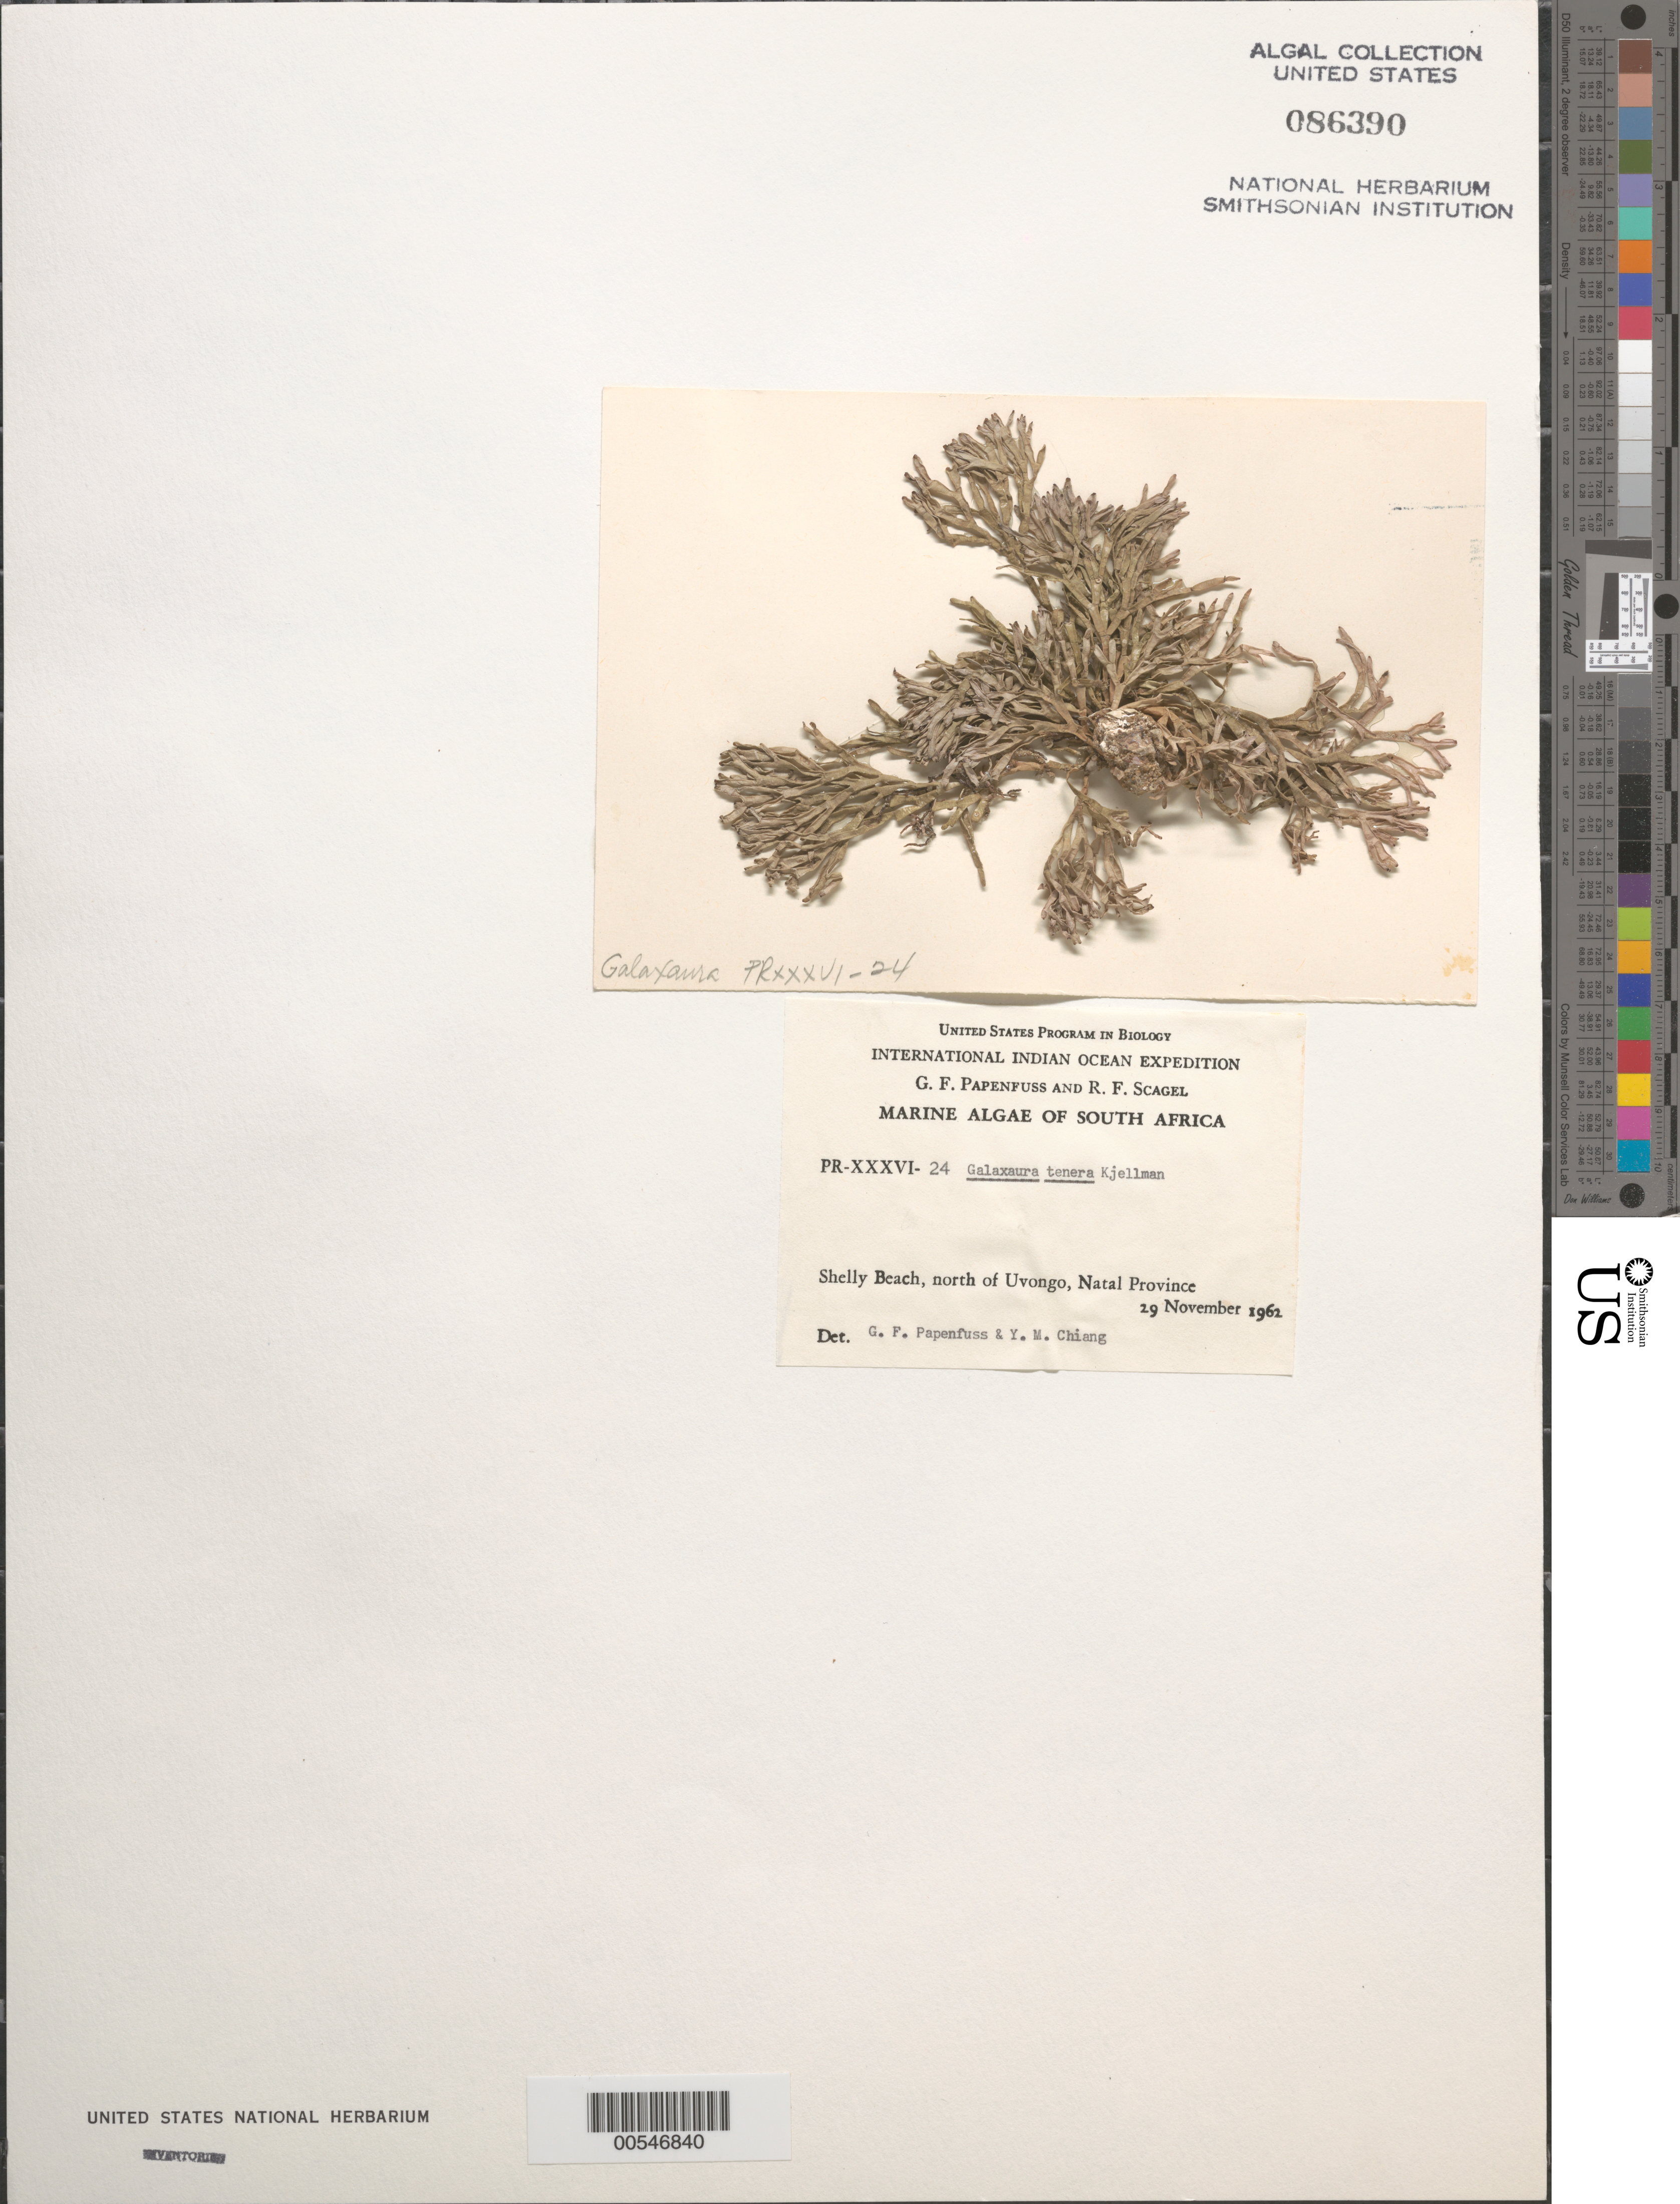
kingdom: Plantae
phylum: Rhodophyta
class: Florideophyceae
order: Nemaliales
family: Galaxauraceae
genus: Dichotomaria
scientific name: Dichotomaria tenera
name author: (Kjellm.) Huisman et al.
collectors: G. Papenfuss & R. F. Scagel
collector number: PR-XXXVI-24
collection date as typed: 29 Nov 1962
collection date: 1962-11-29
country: South Africa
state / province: KwaZulu-Natal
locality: Shelly Beach, north of Uvongo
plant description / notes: International Indian Ocean Expedition, 1962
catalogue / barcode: US 86390